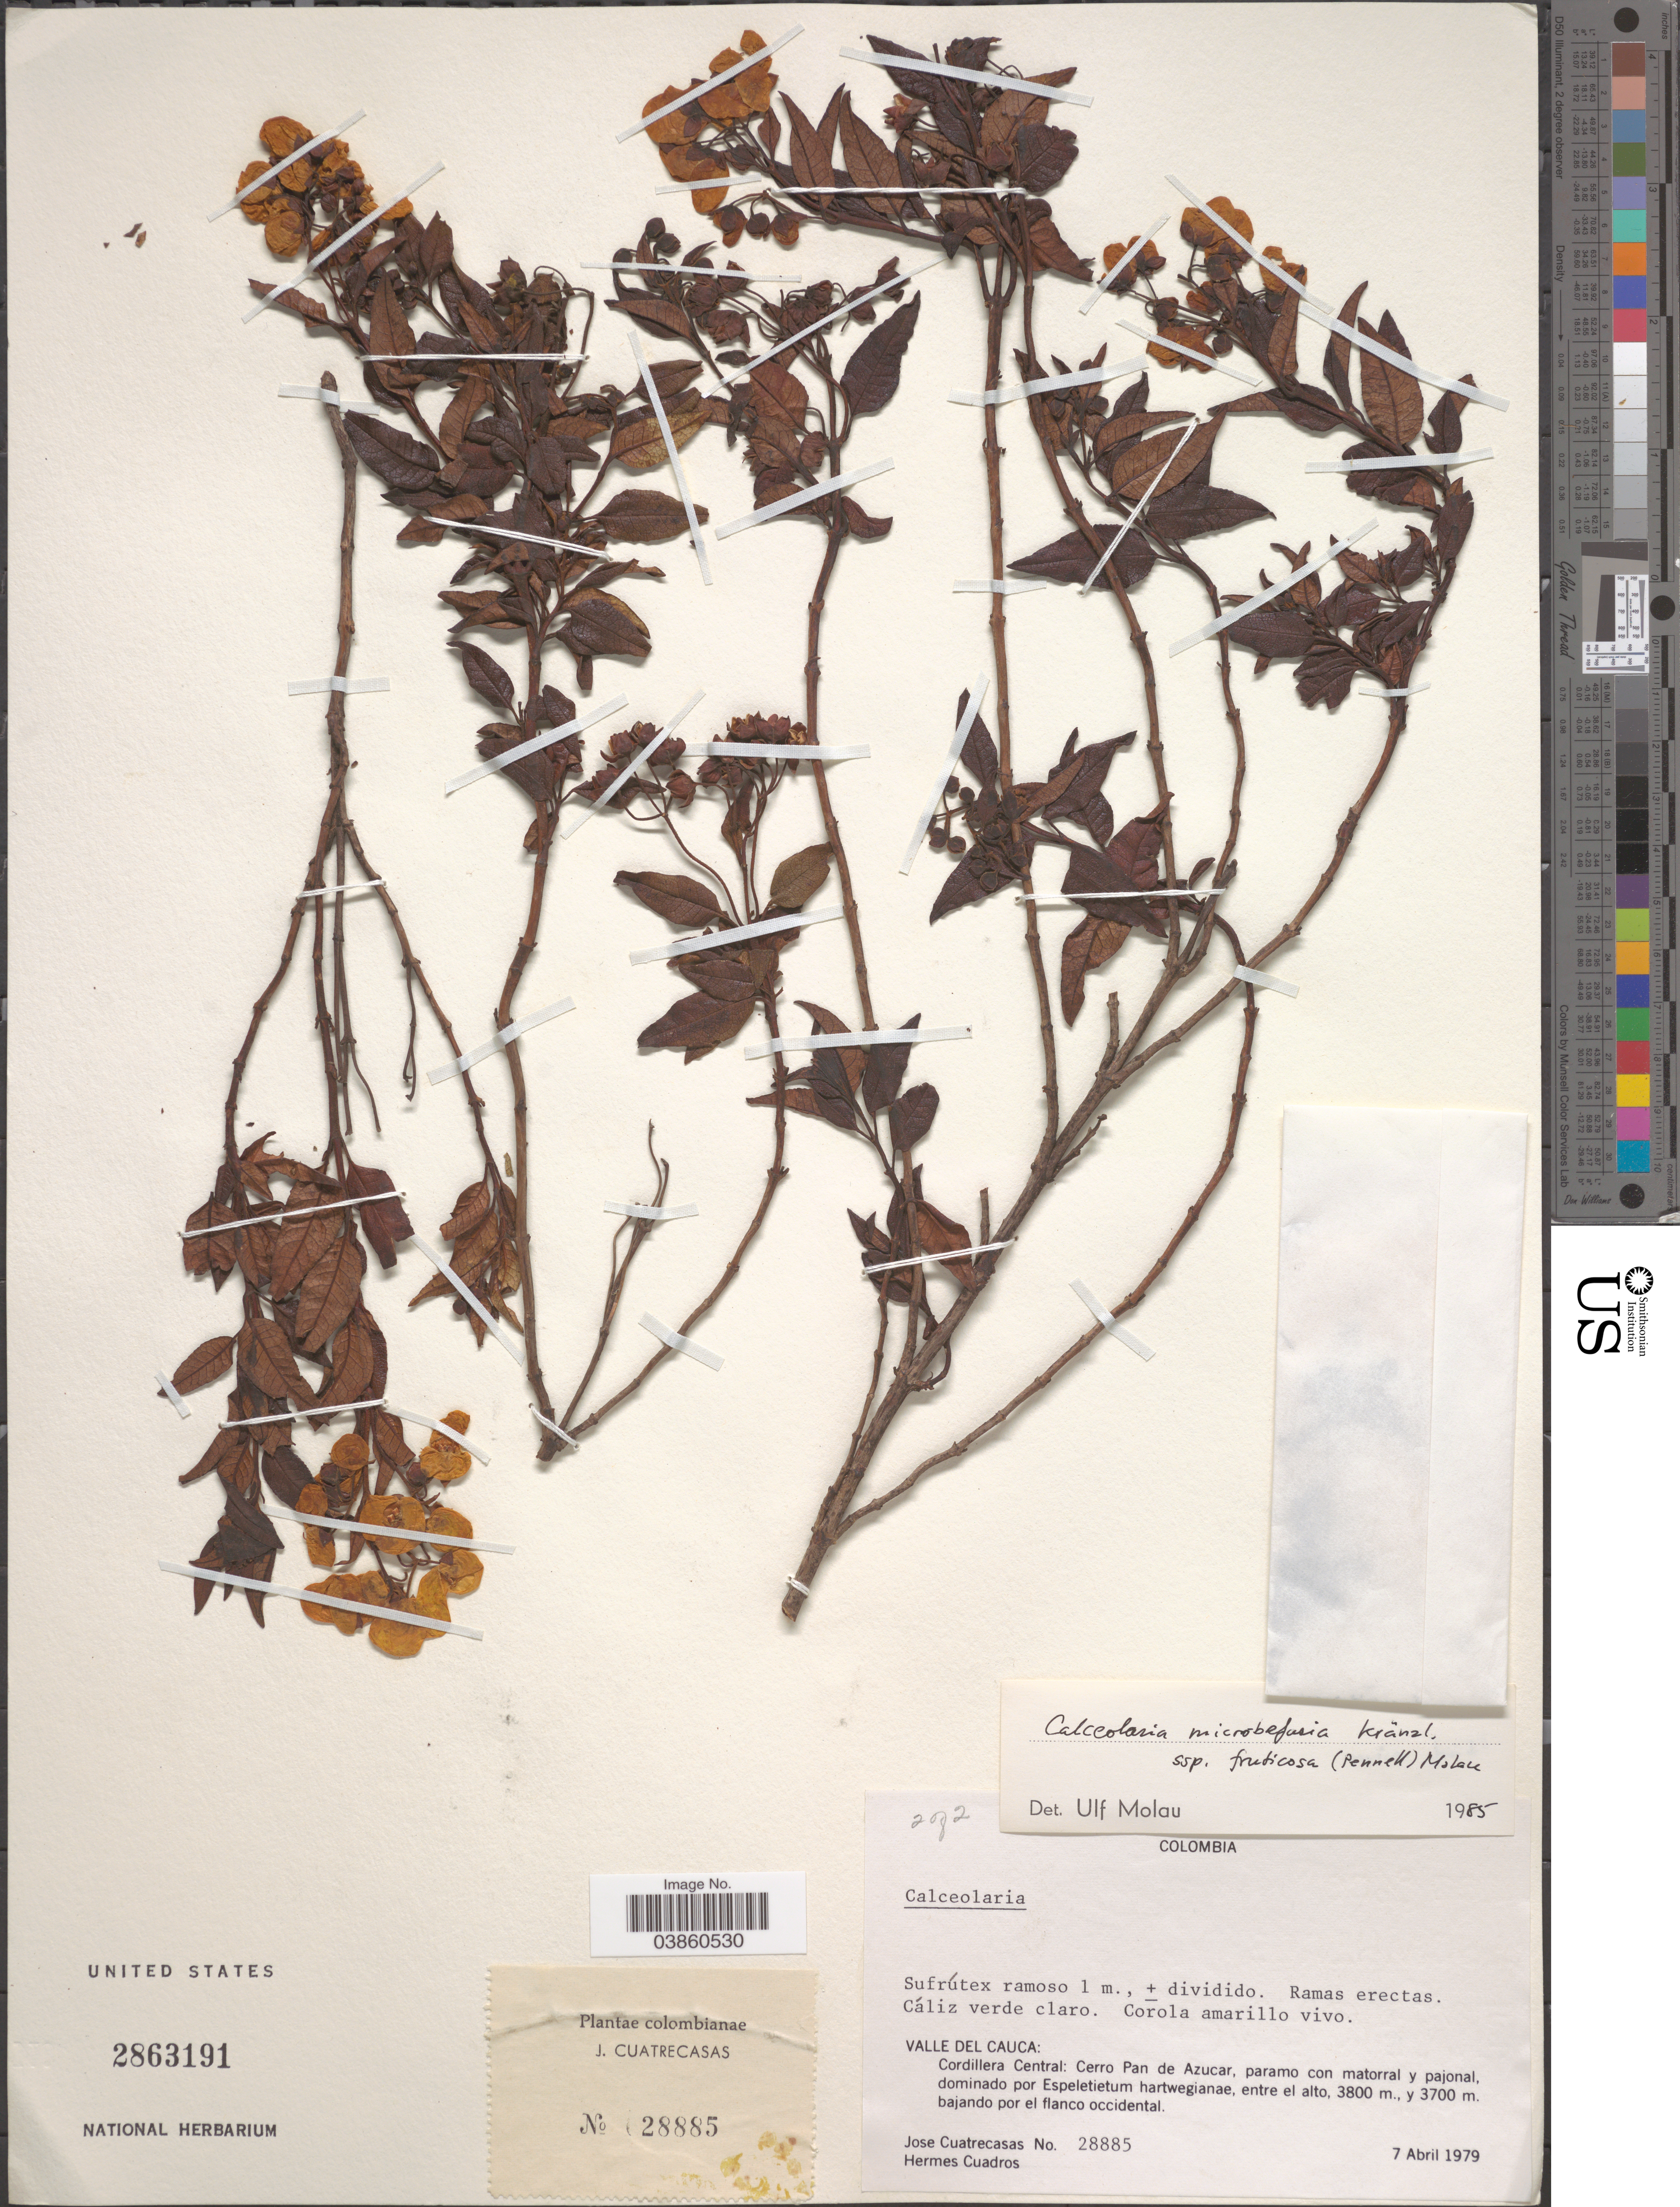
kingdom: Plantae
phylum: Tracheophyta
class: Magnoliopsida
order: Lamiales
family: Calceolariaceae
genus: Calceolaria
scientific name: Calceolaria microbefaria subsp. fruticosa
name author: (Pennell) Molau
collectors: J. Cuatrecasas & H. Cuadros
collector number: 28885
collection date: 1979-04-07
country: Colombia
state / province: Valle del Cauca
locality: Cordillera Central: Cerro Pan de Azucar, paramo con matorral y pajonal.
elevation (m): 3700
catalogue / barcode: US 2863191